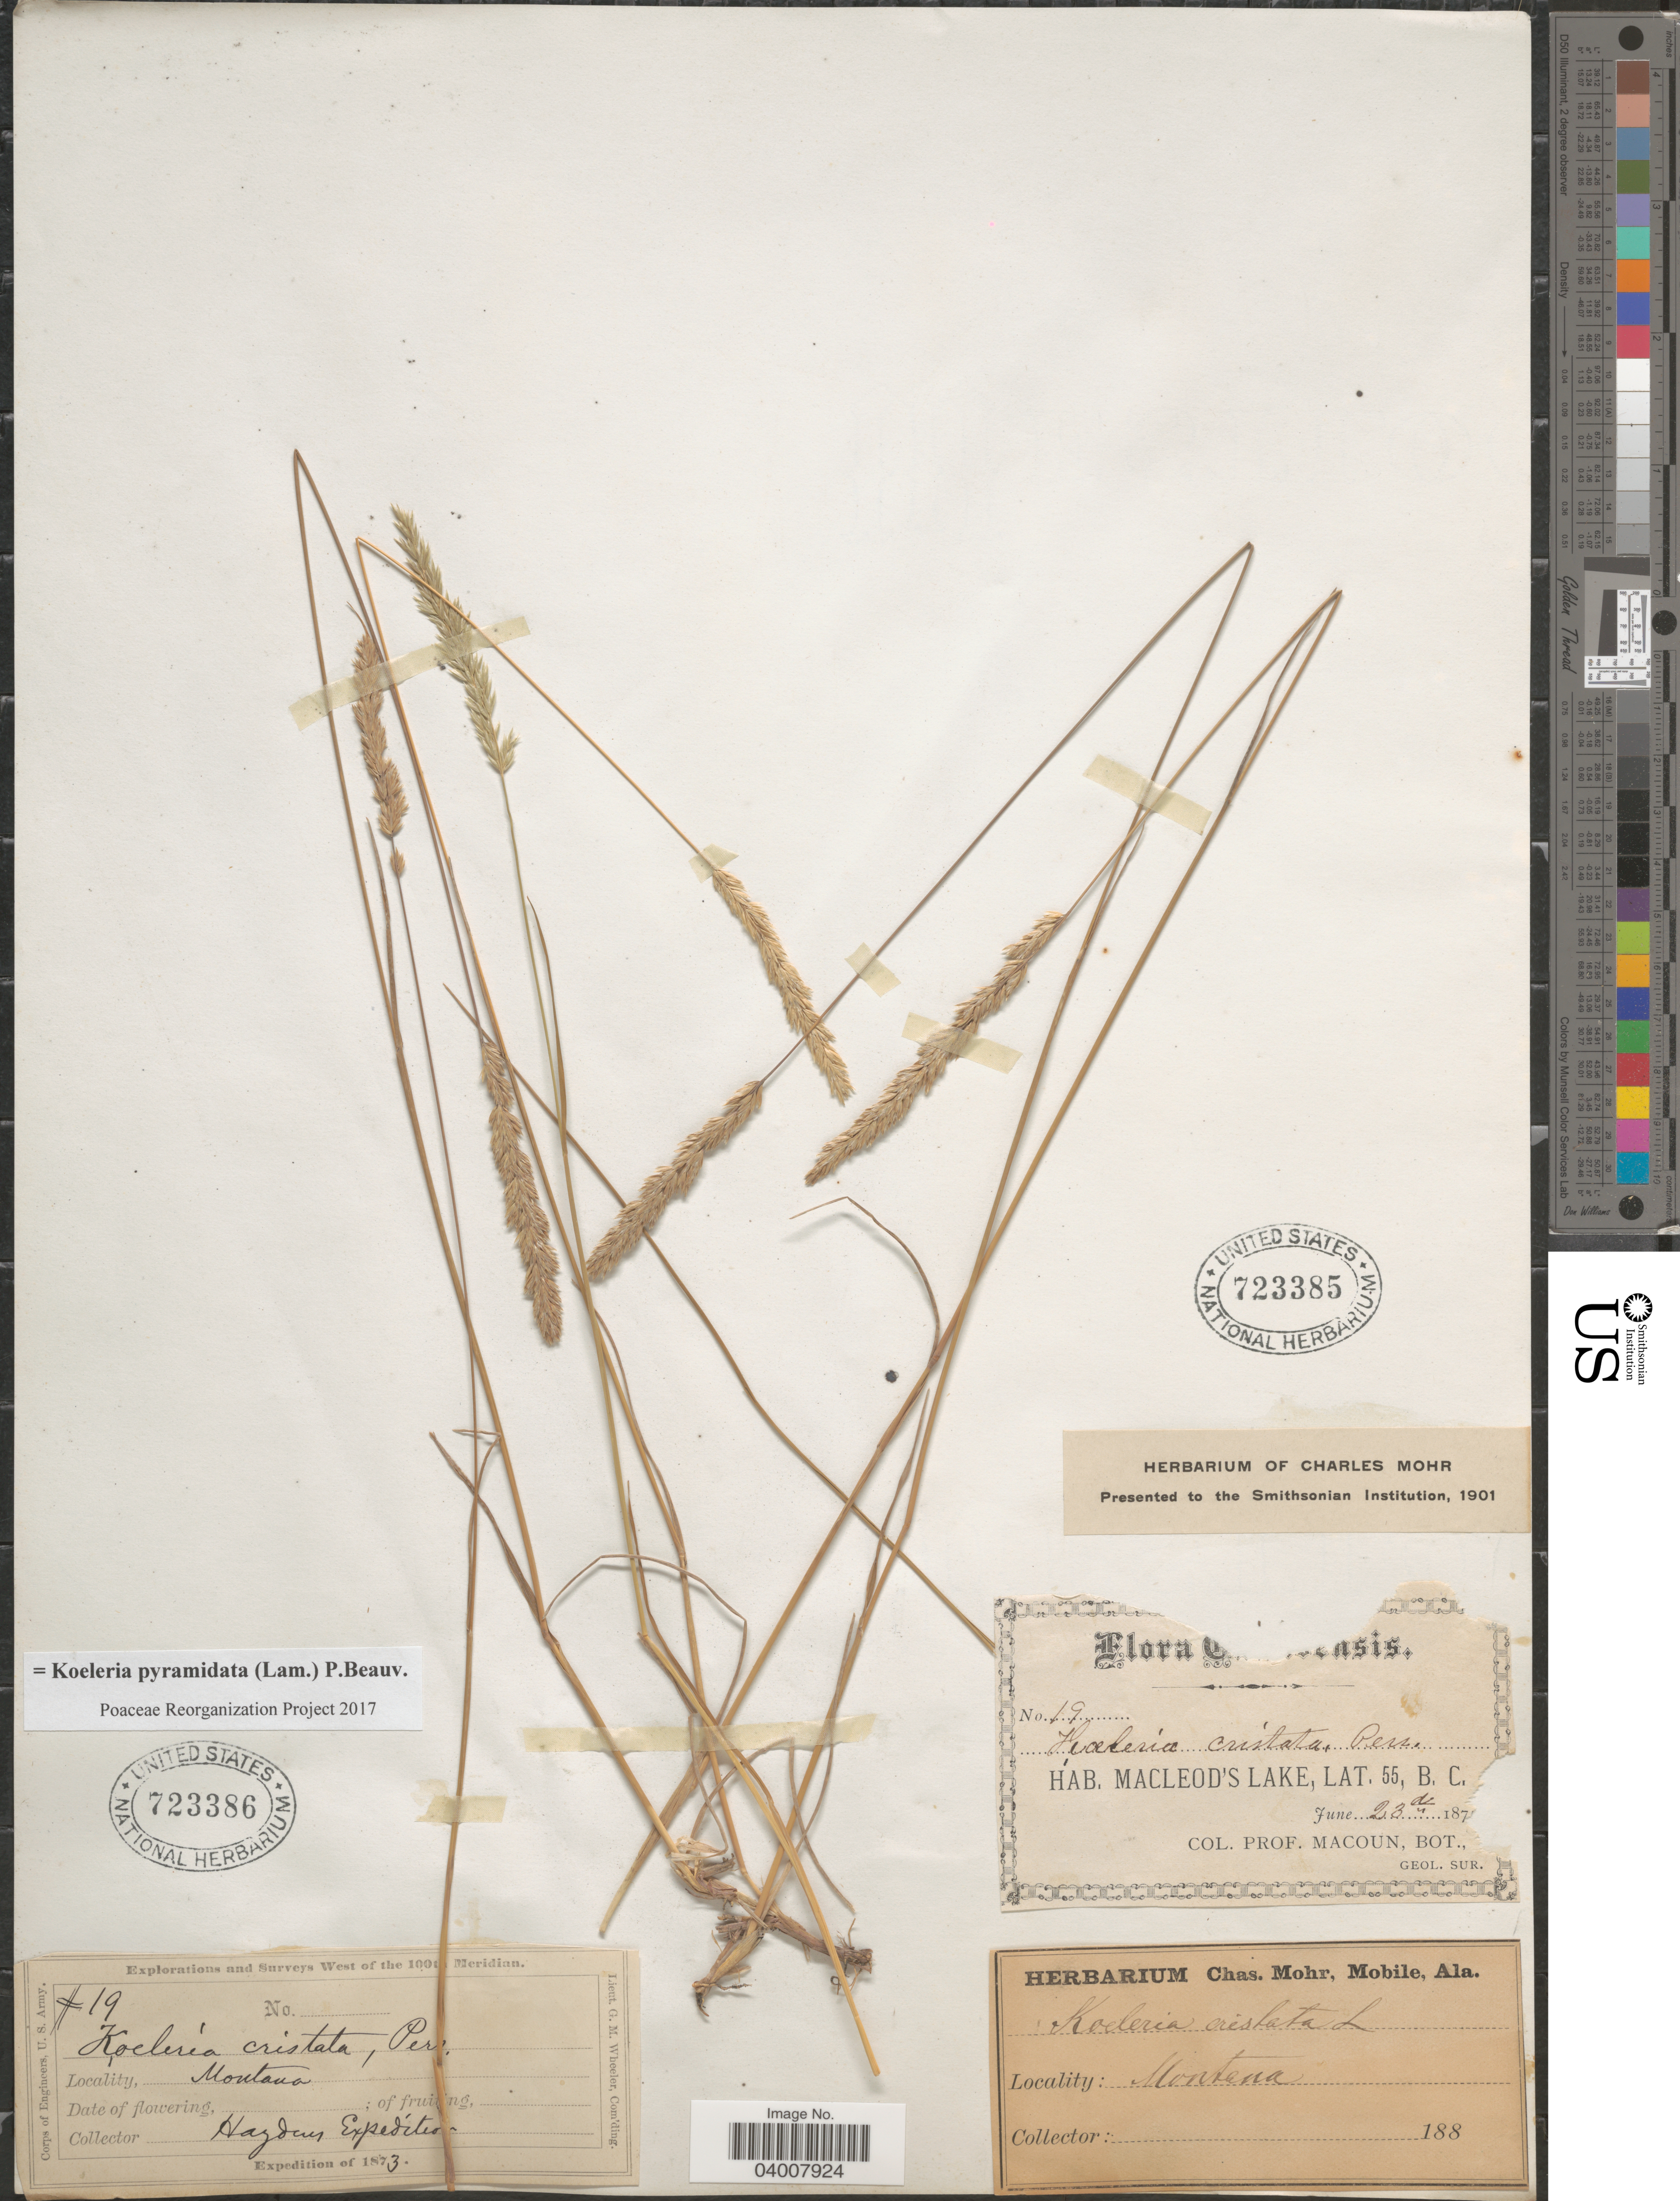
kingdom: Plantae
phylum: Tracheophyta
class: Liliopsida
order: Poales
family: Poaceae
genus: Koeleria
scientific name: Koeleria pyramidata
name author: (Lam.) P. Beauv.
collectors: Prof. Macoun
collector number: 19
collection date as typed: June 23, 187!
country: Canada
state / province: British Columbia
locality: Macleod's Lake.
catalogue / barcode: US 723385